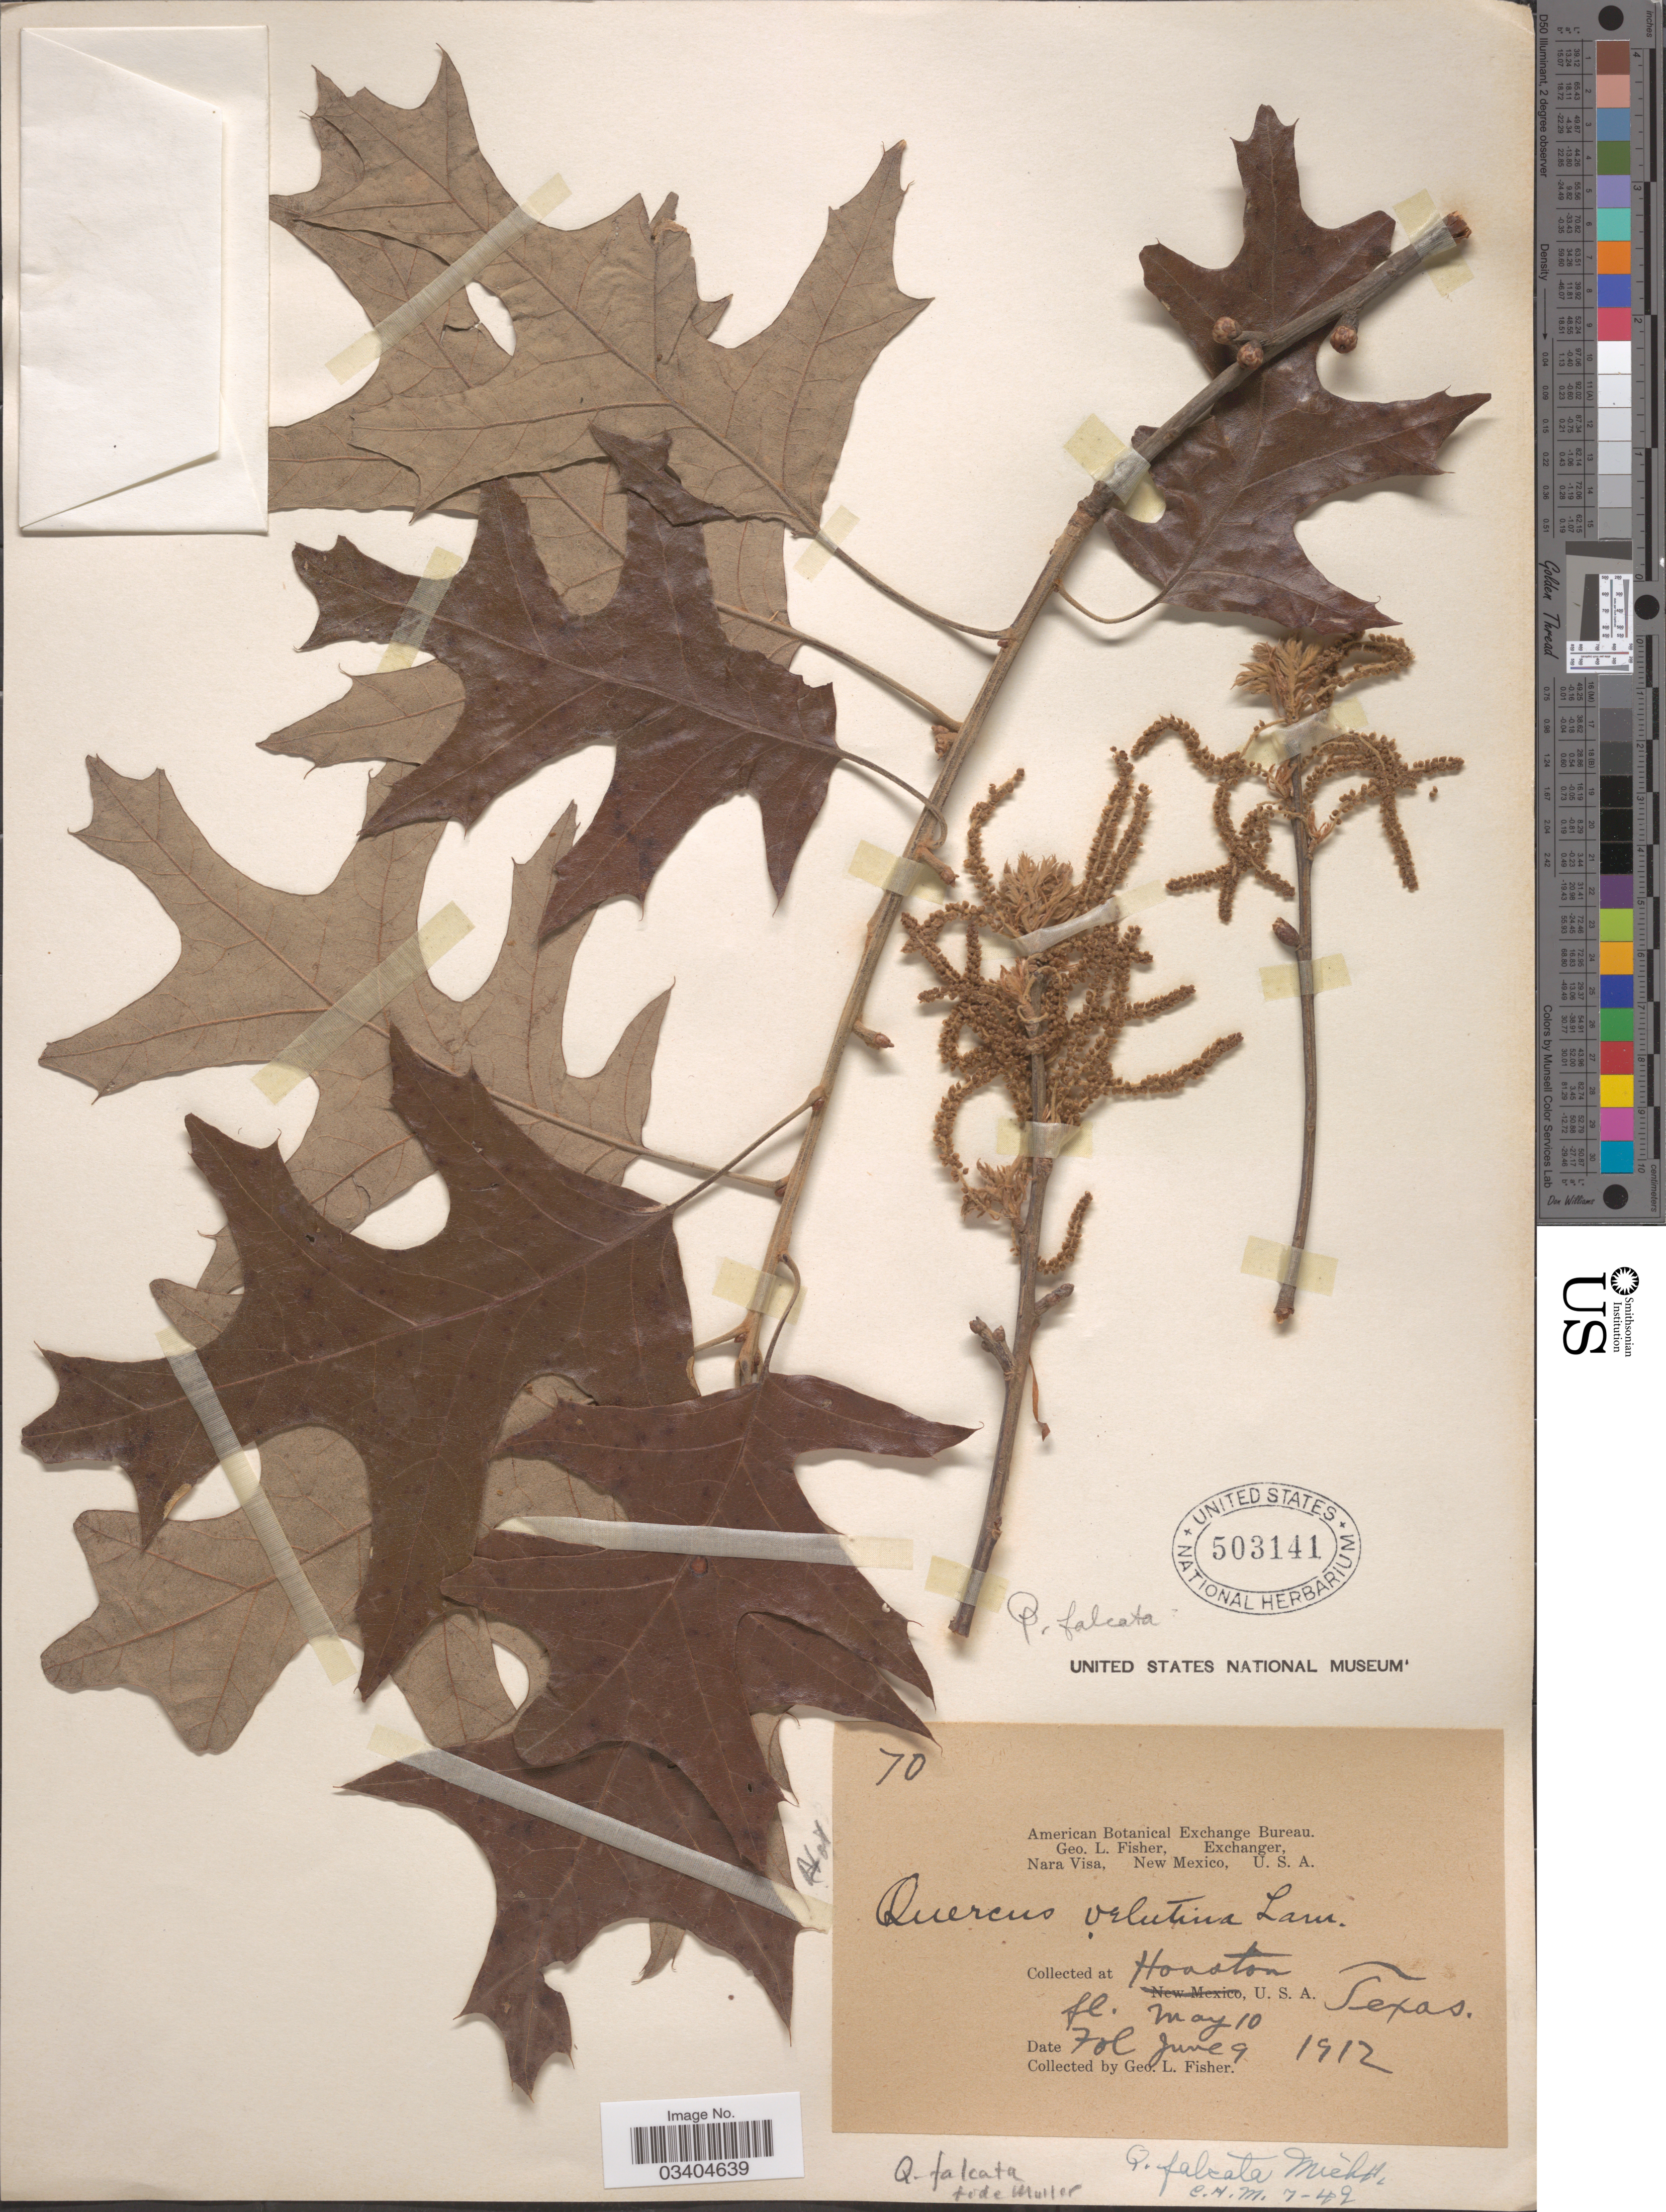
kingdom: Plantae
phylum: Tracheophyta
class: Magnoliopsida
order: Fagales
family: Fagaceae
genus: Quercus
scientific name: Quercus falcata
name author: Michx.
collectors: G. L. Fisher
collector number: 70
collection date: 1912-05-10/1912-06-09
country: United States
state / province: Texas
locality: Houston.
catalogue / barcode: US 503141